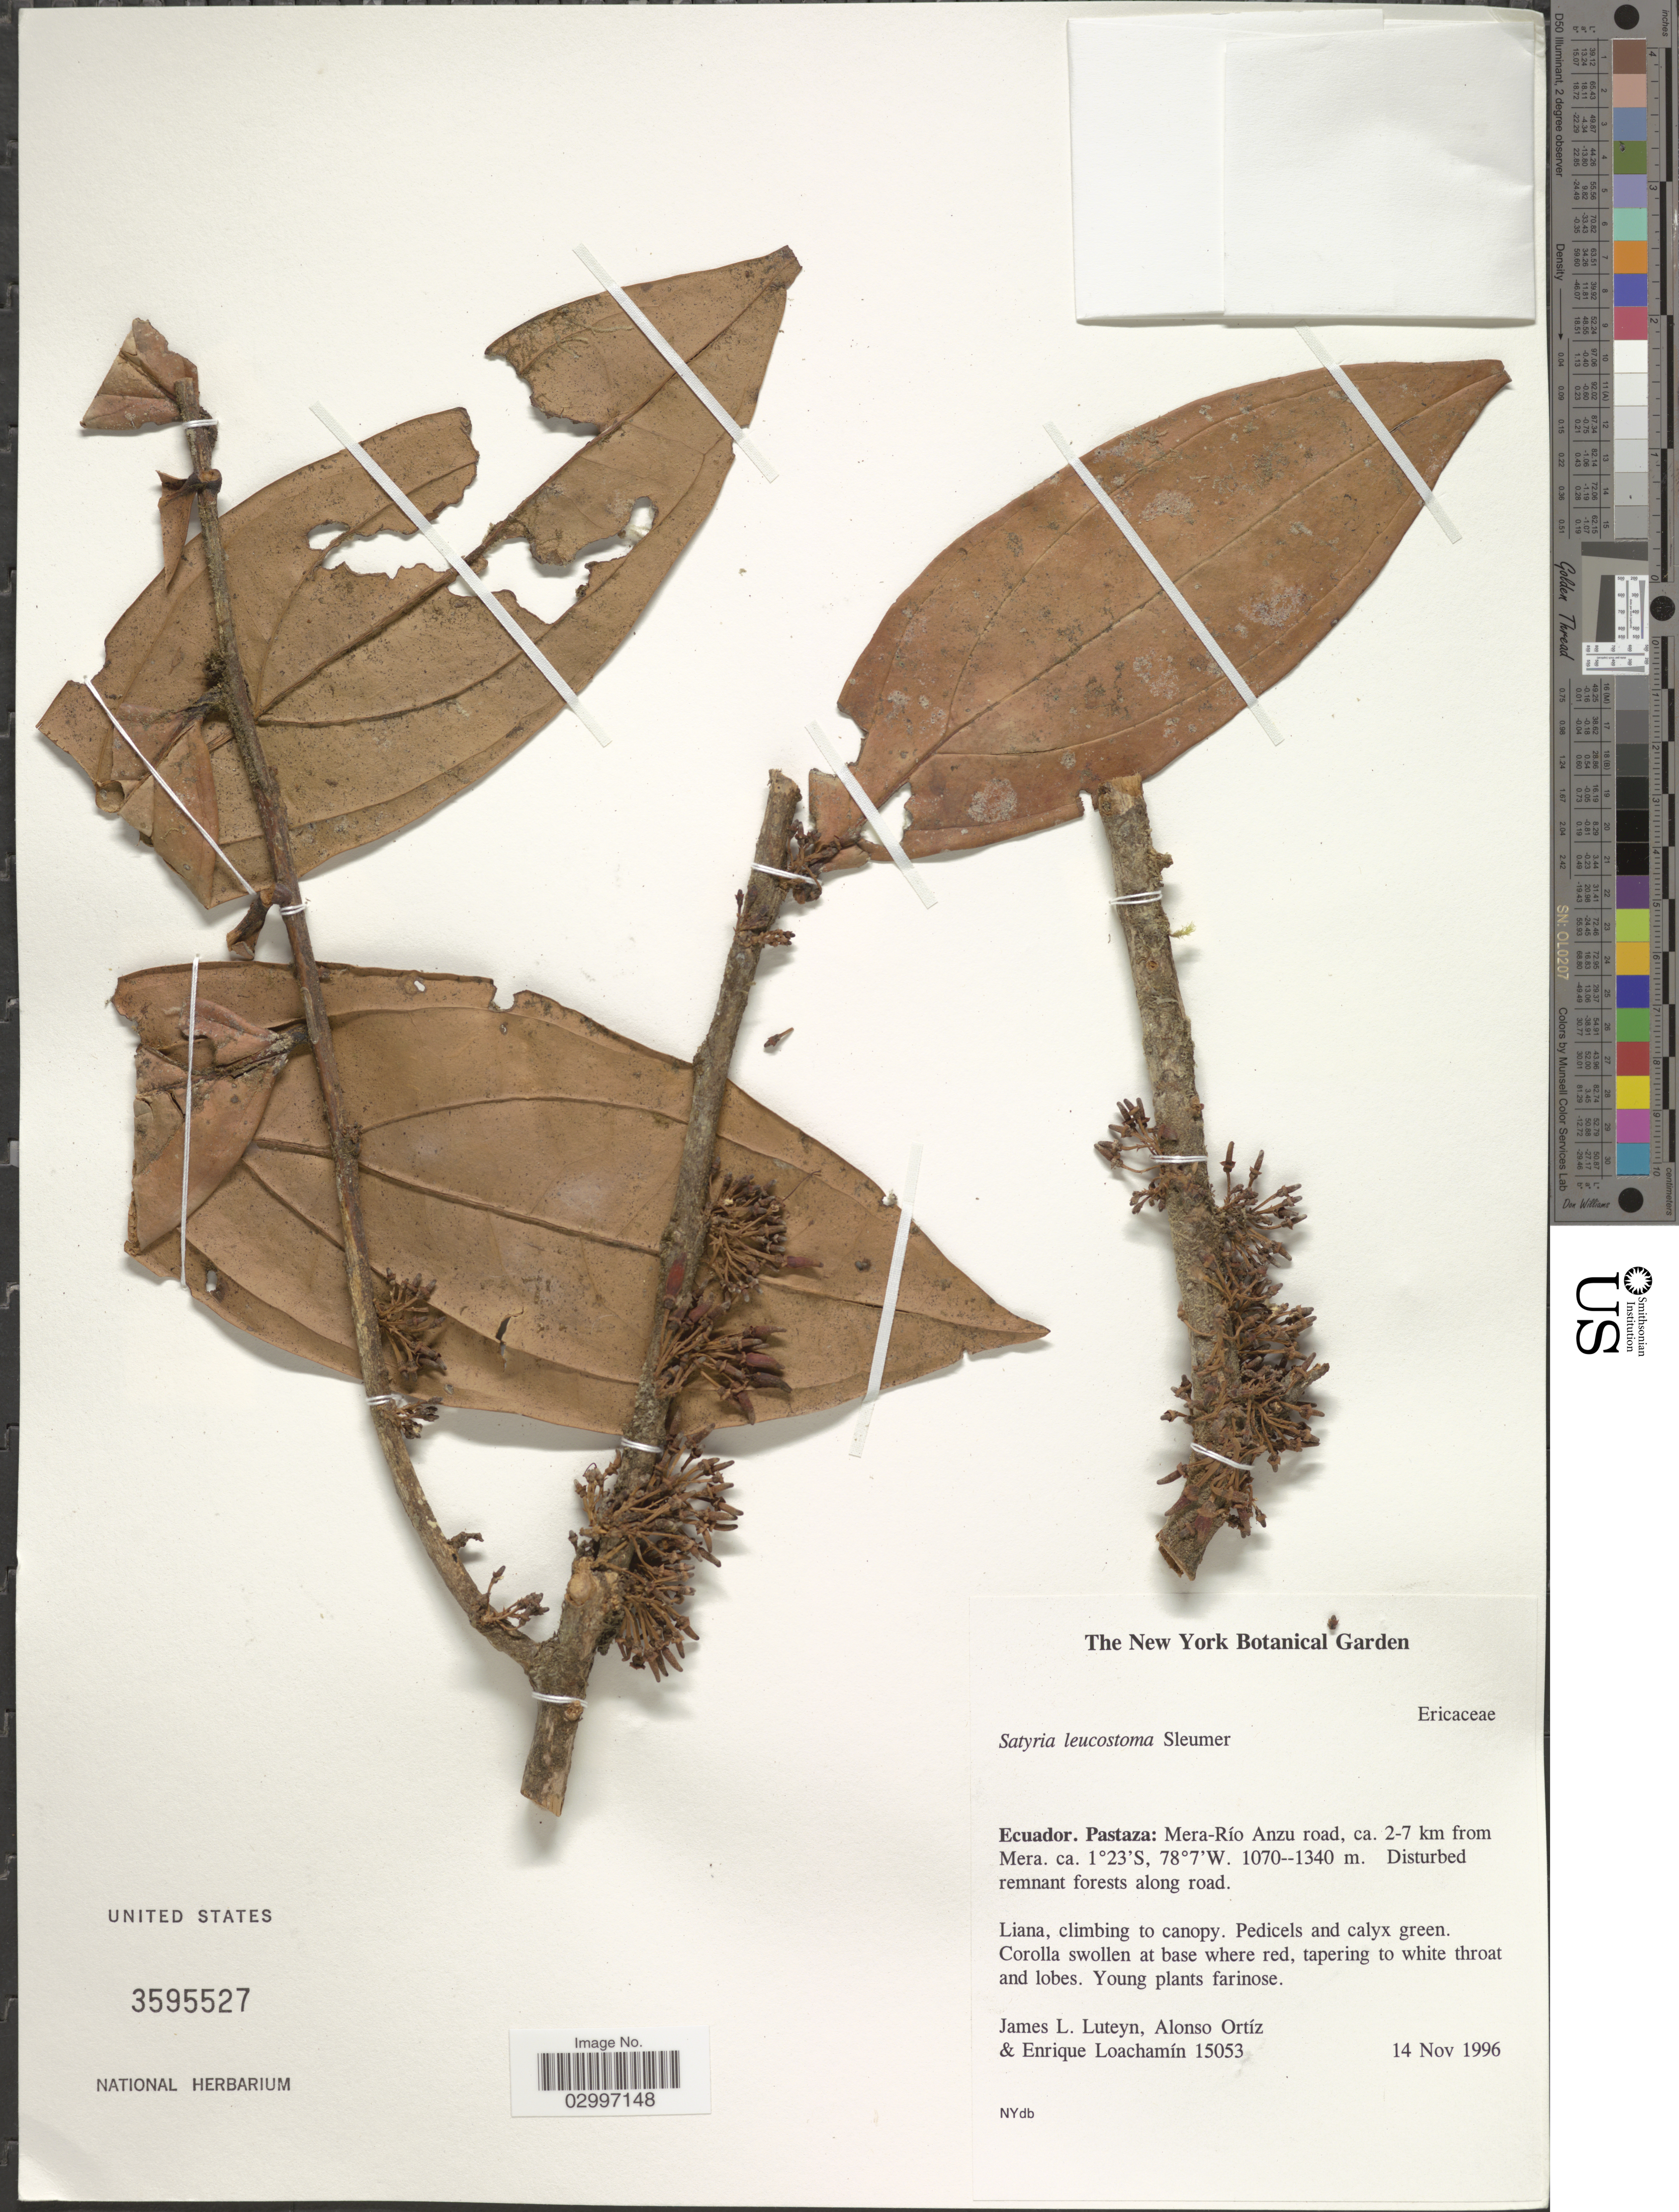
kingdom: Plantae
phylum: Tracheophyta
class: Magnoliopsida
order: Ericales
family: Ericaceae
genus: Satyria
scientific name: Satyria leucostoma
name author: Sleumer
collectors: J. Luteyn, A. Ortiz & E. Loachamin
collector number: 15053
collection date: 1996-11-14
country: Ecuador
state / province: Pastaza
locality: Mera-Río Anzu road, ca. 2-7 km from Mera.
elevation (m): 1070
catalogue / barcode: US 3595527